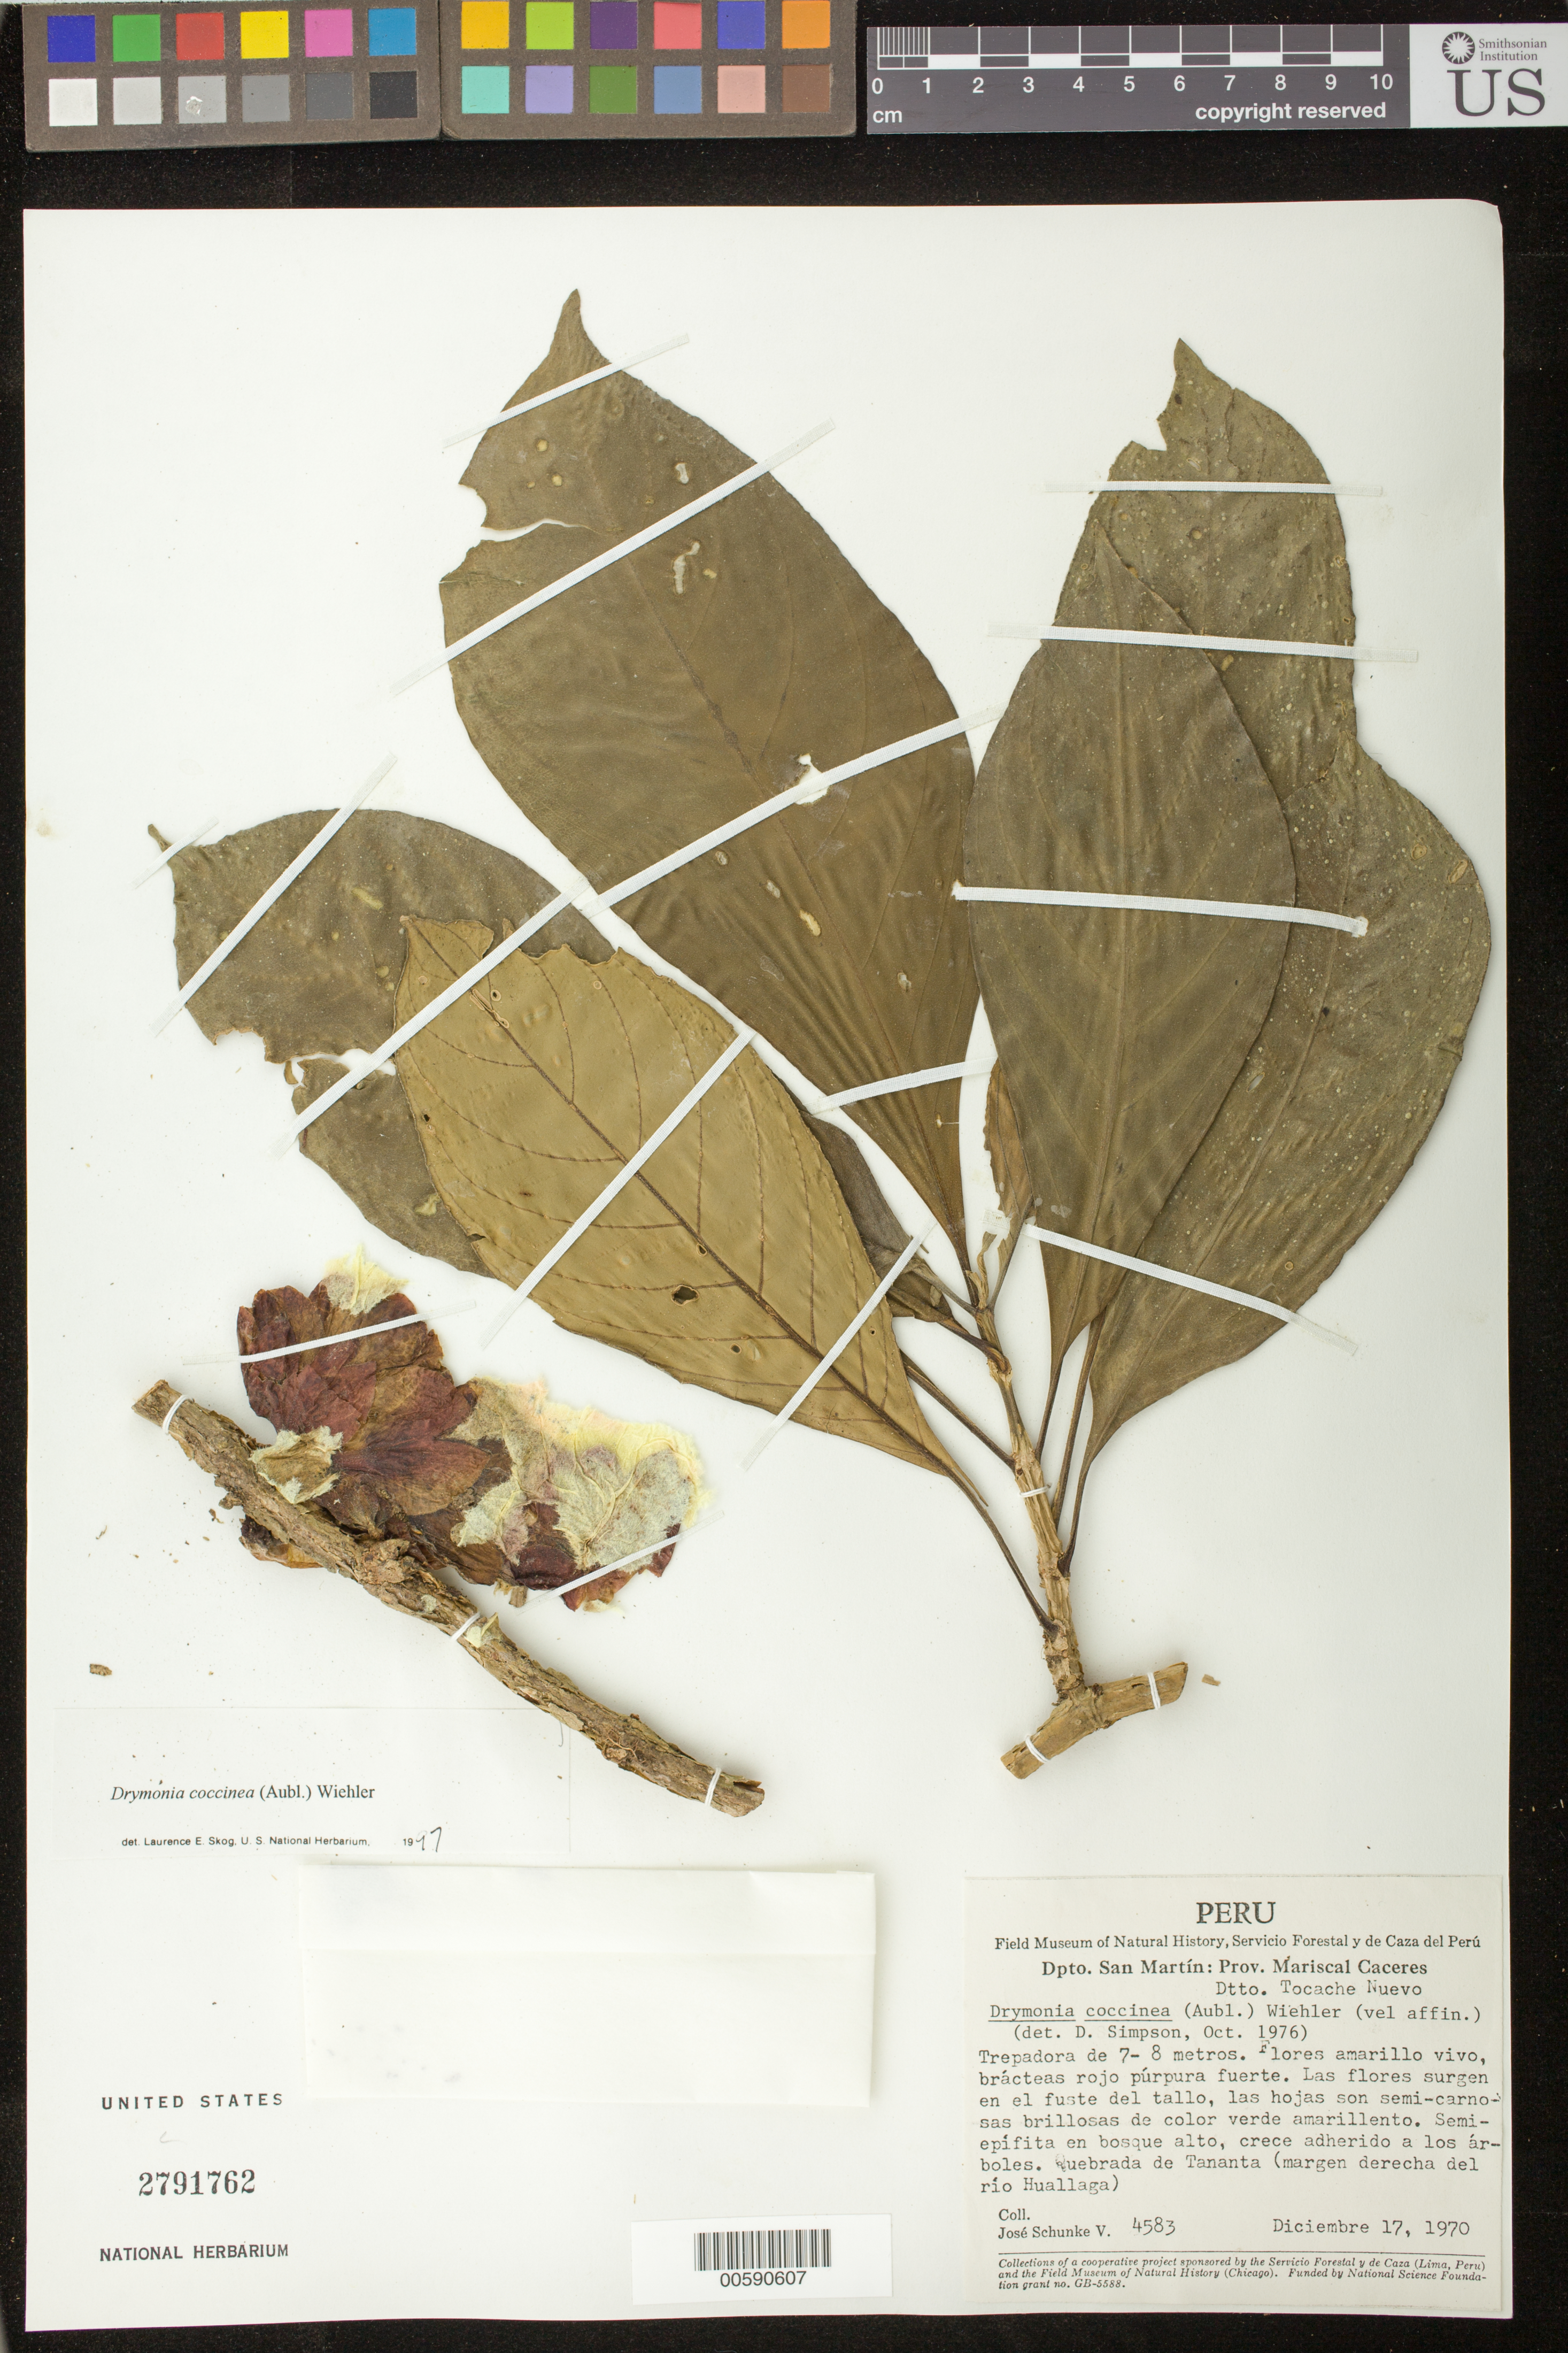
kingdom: Plantae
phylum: Tracheophyta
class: Magnoliopsida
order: Lamiales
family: Gesneriaceae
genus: Drymonia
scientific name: Drymonia coccinea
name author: (Aubl.) Wiehler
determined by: Skog, Laurence E.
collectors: J. Schunke Vigo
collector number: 4583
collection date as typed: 17 Dec 1970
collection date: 1970-12-17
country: Peru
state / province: San Martín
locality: Prov. Mariscal Caceres, Dtto. Tocache Nuevo; Quebrada de Tananta (margen derecha del río Huallaga)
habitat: En bosque alto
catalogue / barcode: US 2791762